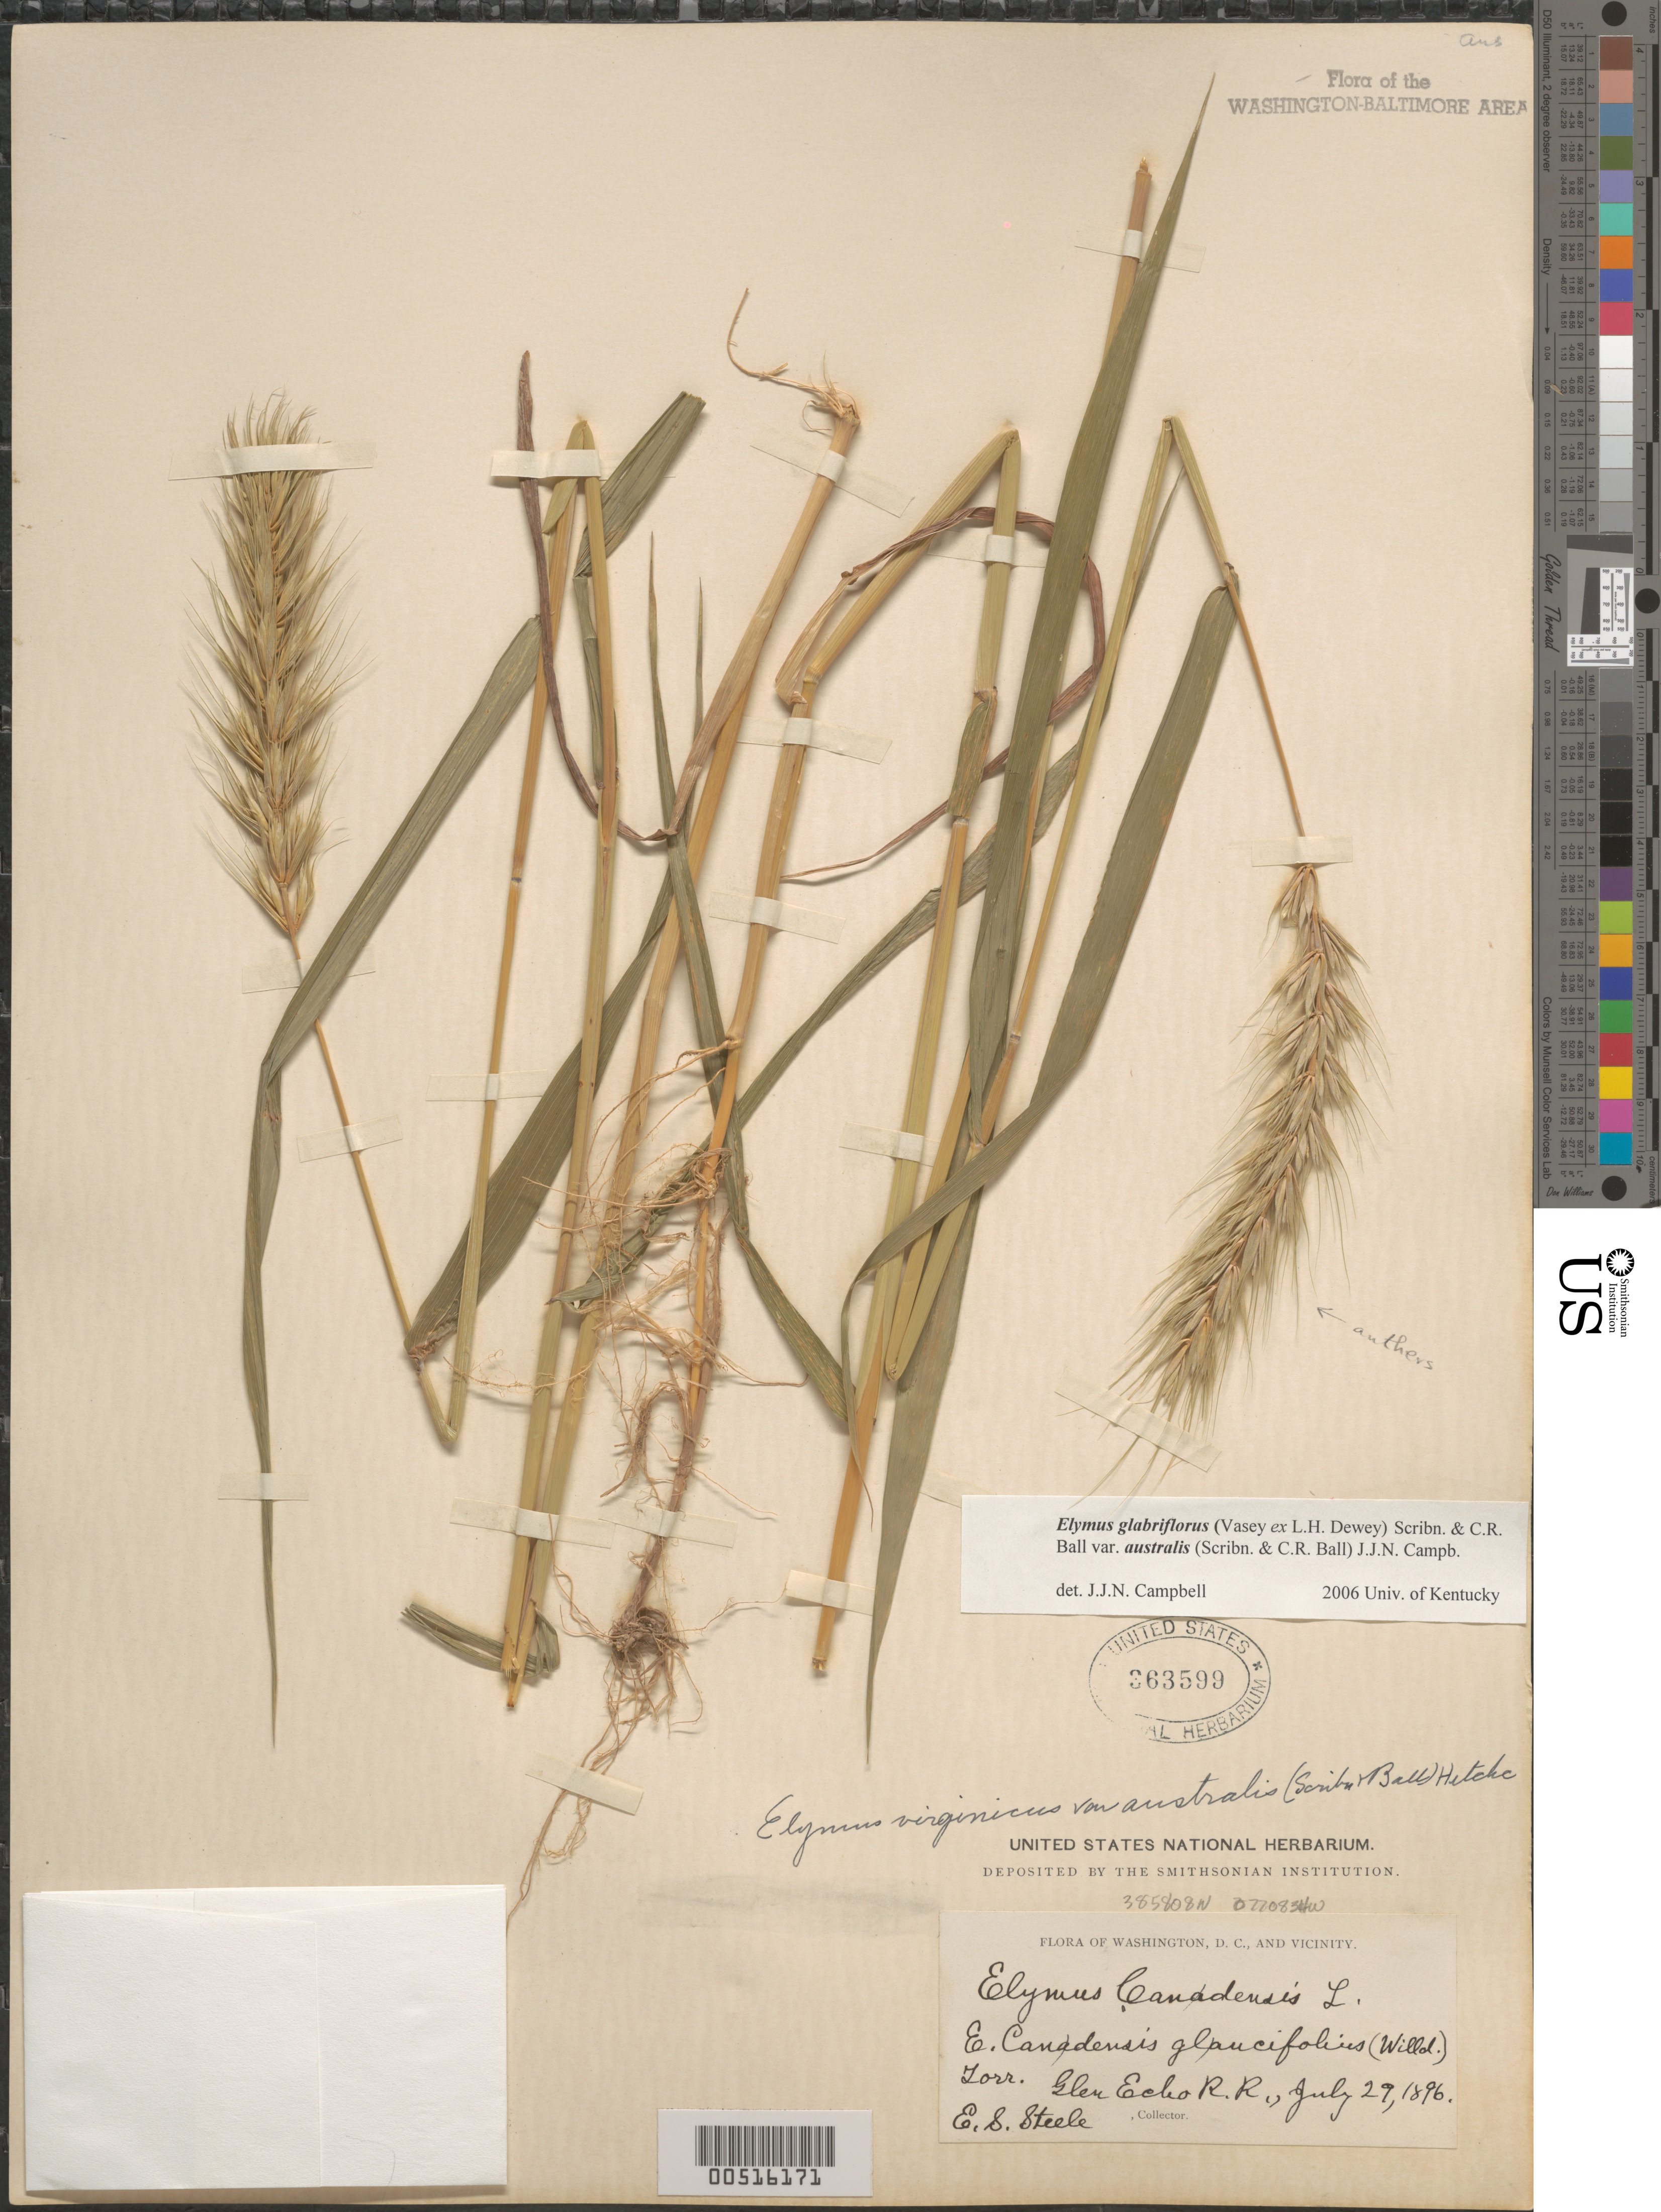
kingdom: Plantae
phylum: Tracheophyta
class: Liliopsida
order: Poales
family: Poaceae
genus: Elymus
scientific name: Elymus glabriflorus var. australis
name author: (Scribn. & C.R. Ball) J.J.N. Campb.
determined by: Campbell, J. J. N., (KY), University of Kentucky (UNITED STATES)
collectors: E. Steele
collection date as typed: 29 Jul 1896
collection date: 1896-07-29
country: United States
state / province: Maryland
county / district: Montgomery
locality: Glen Echo railroad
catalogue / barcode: US 363599